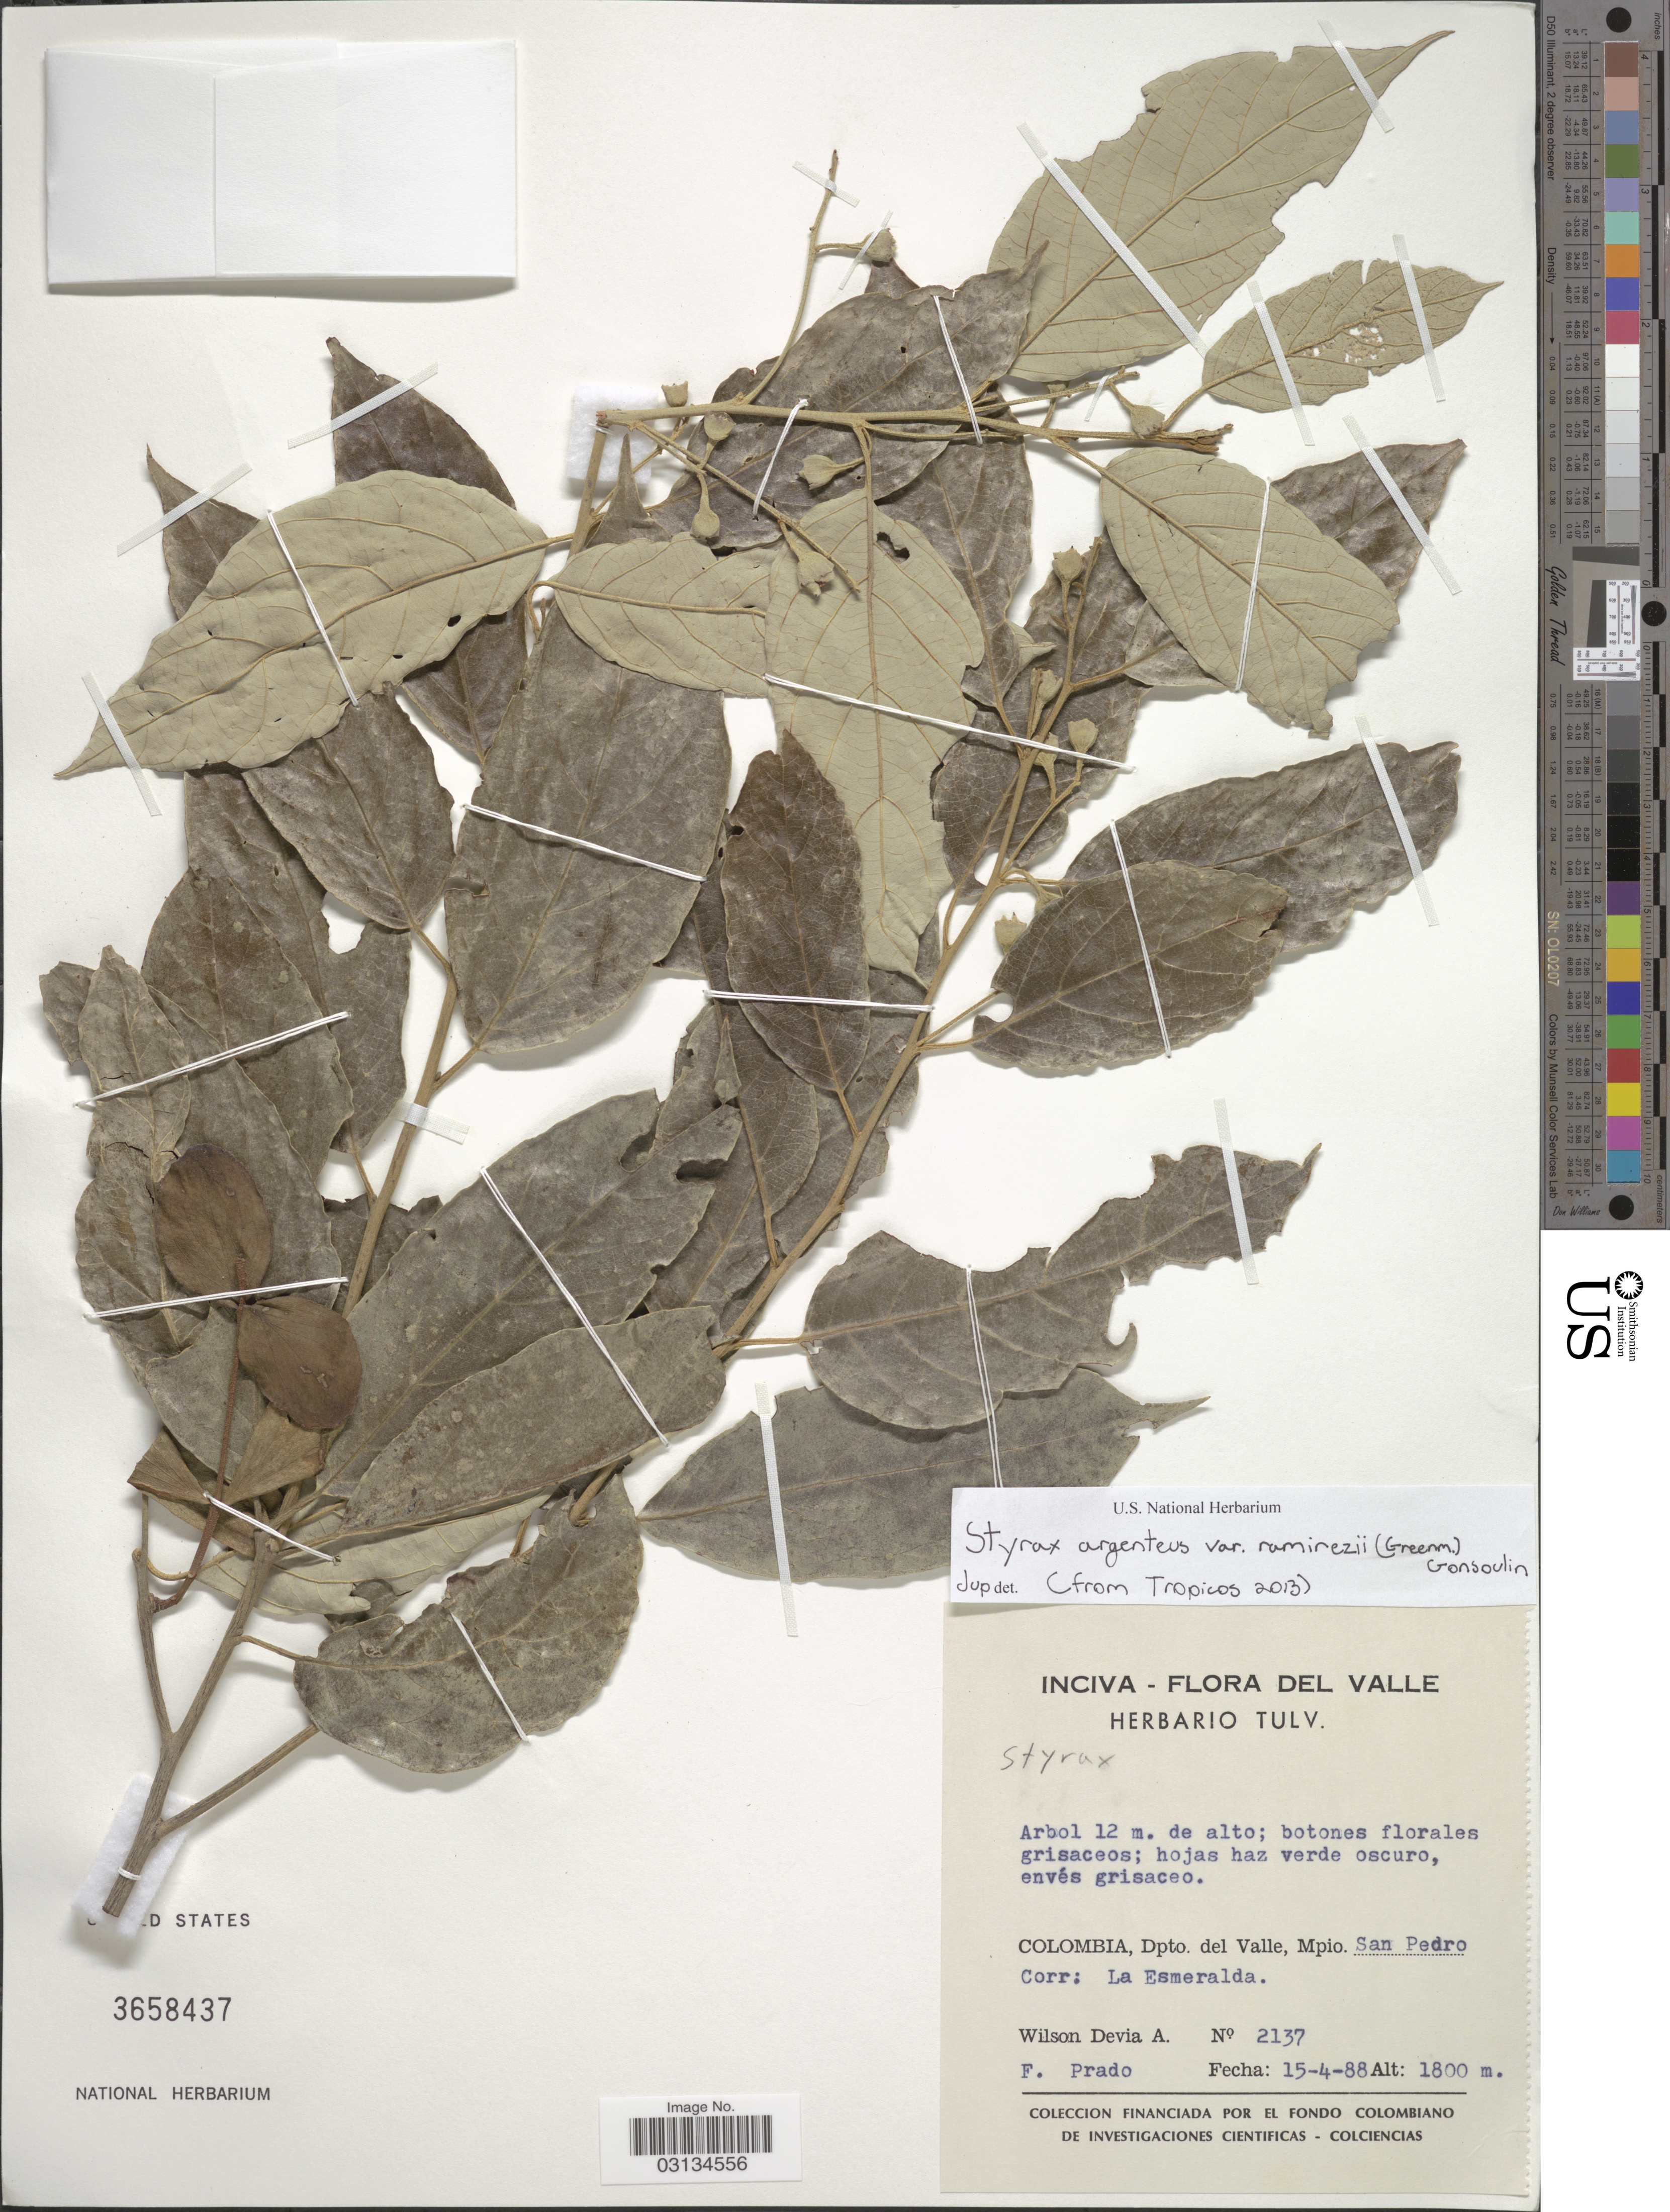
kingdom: Plantae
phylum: Tracheophyta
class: Magnoliopsida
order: Ericales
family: Styracaceae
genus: Styrax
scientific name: Styrax argenteus var. ramirezii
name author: (Greenm.) Gonsoulin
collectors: W. Devia A. & F. Prado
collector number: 2137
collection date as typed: Transcribed d/m/y: 15/4/88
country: Colombia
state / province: Valle del Cauca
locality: Dpto. del Valle, Mpio. San Pedro Corr: La Esmeralda.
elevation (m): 1800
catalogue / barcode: US 3658437